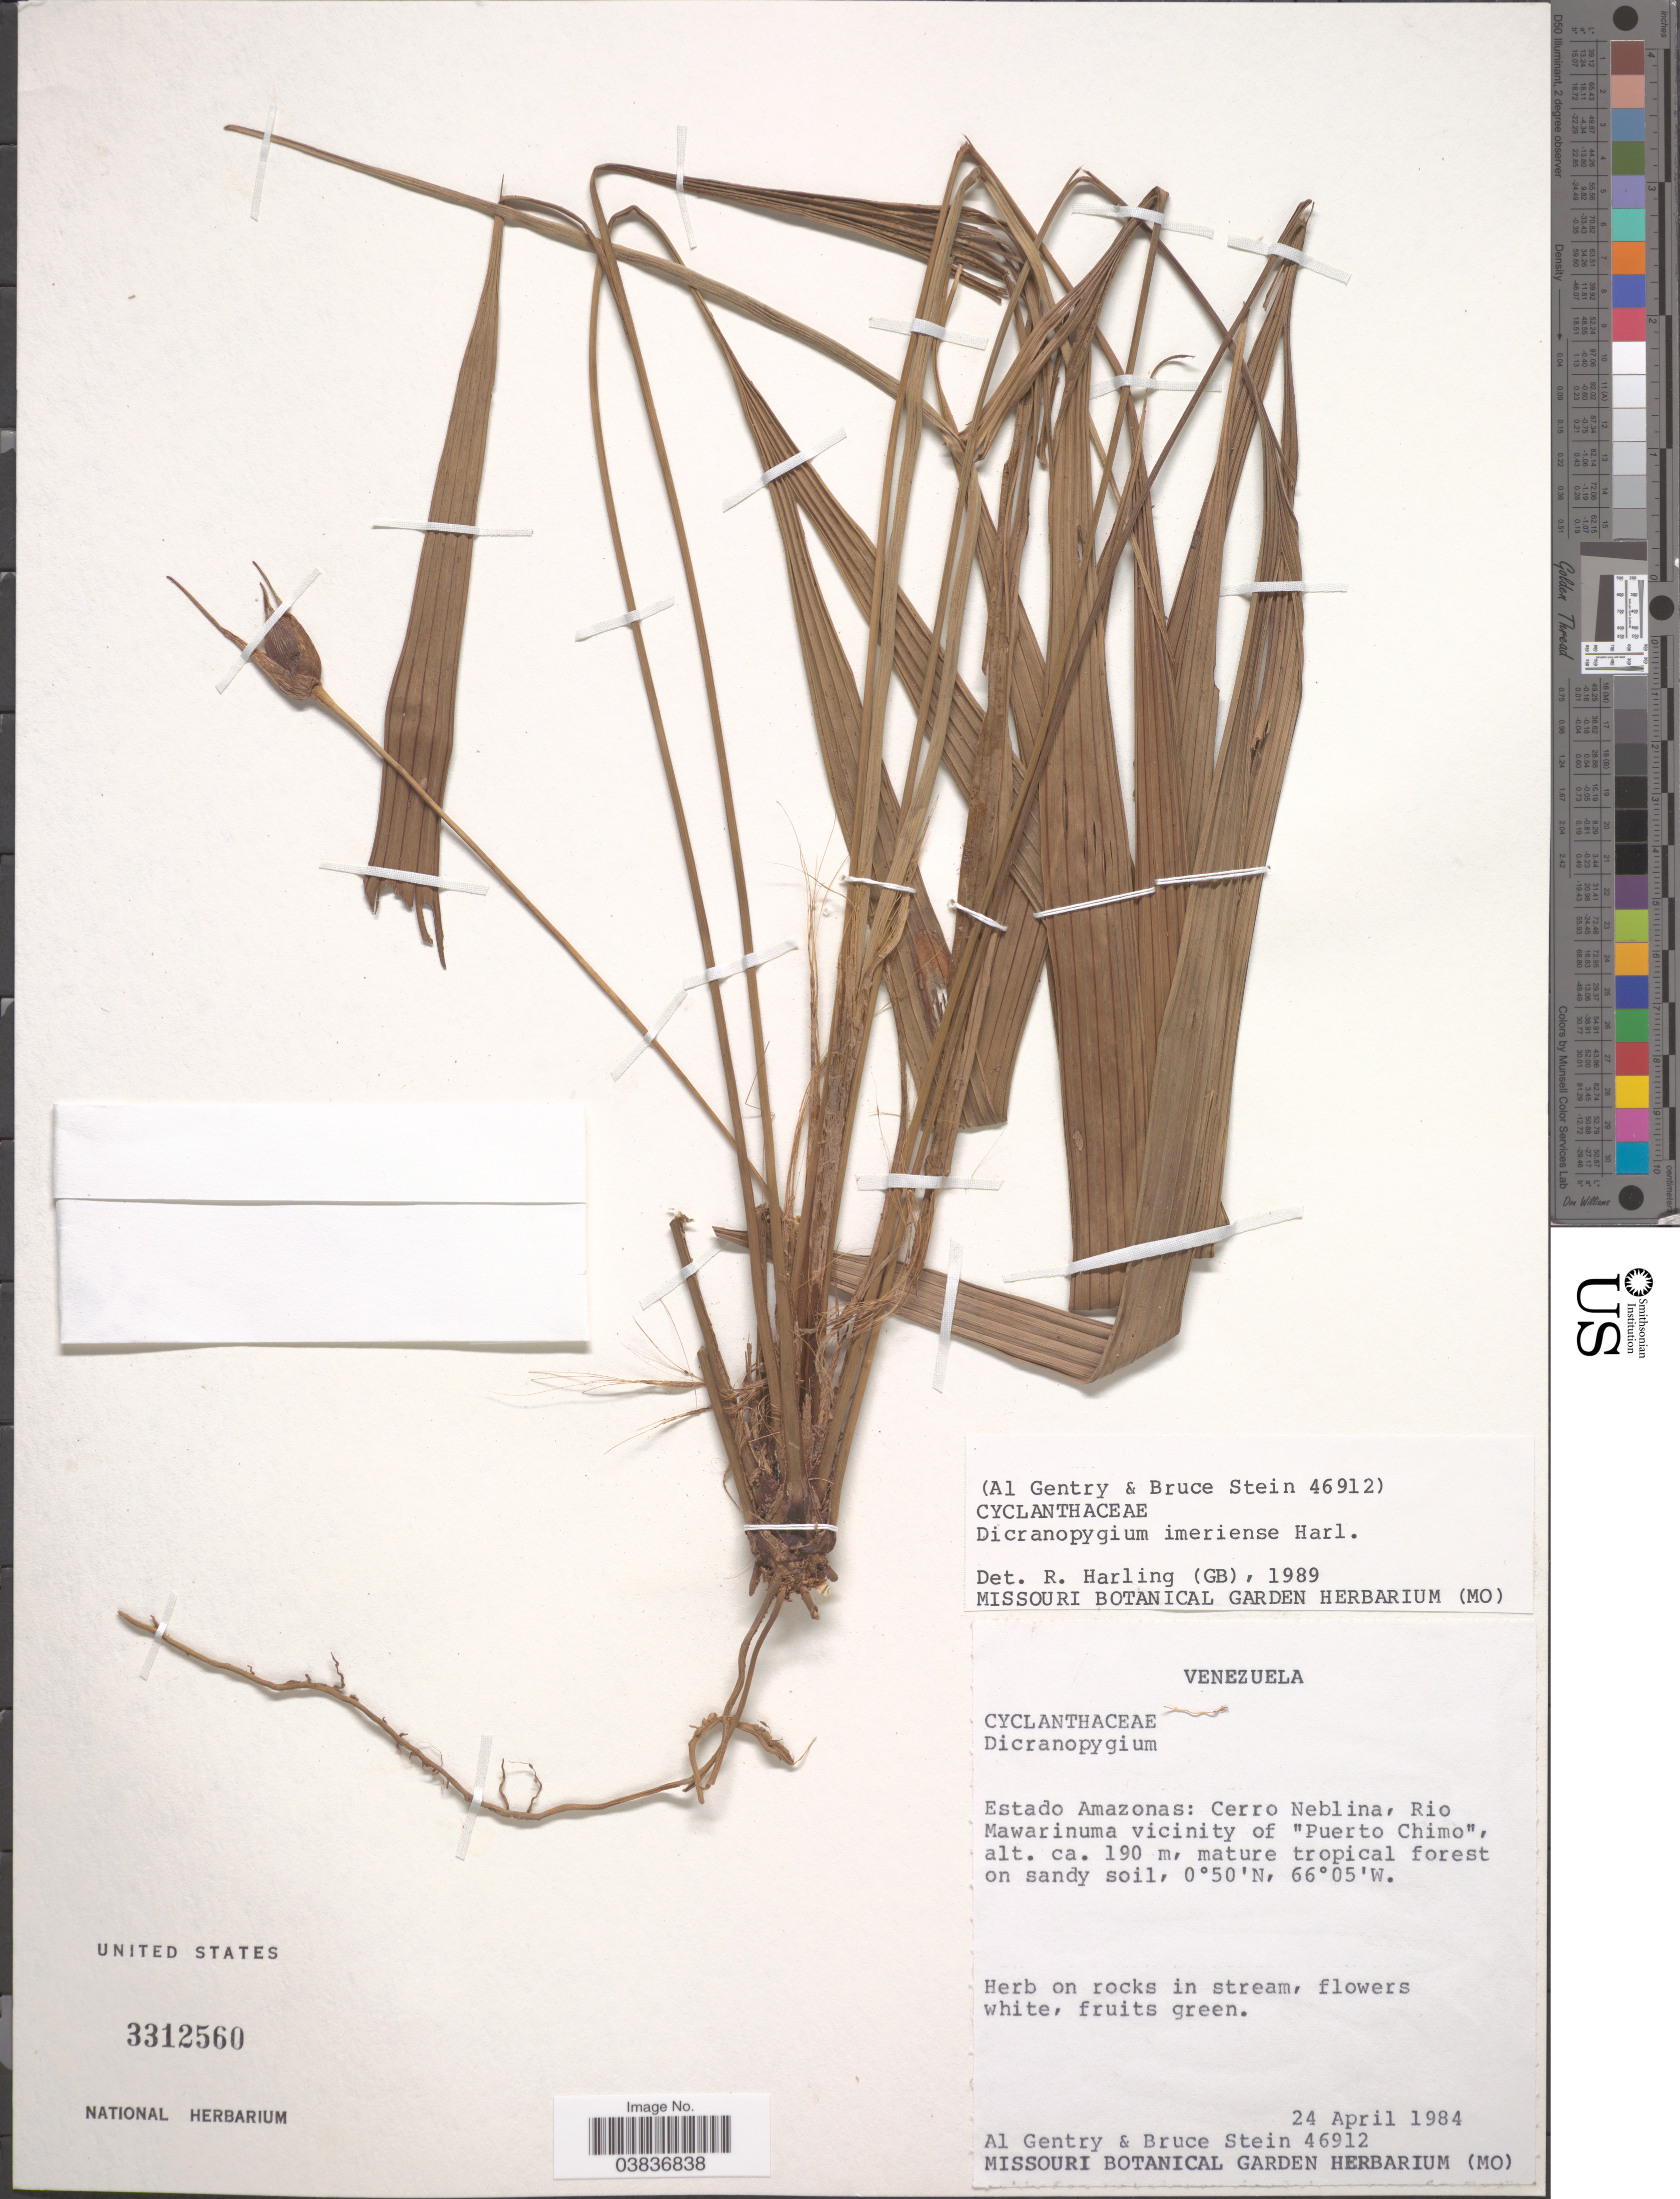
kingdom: Plantae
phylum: Tracheophyta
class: Liliopsida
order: Pandanales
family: Cyclanthaceae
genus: Dicranopygium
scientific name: Dicranopygium imeriense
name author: Harling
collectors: A. H. Gentry & B. A. Stein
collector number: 46912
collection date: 1984-04-24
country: Venezuela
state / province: Amazonas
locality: Cerro Neblina, Rio Mawarinuma vicinity of "Puerto Chimo".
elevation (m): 190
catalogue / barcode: US 3312560